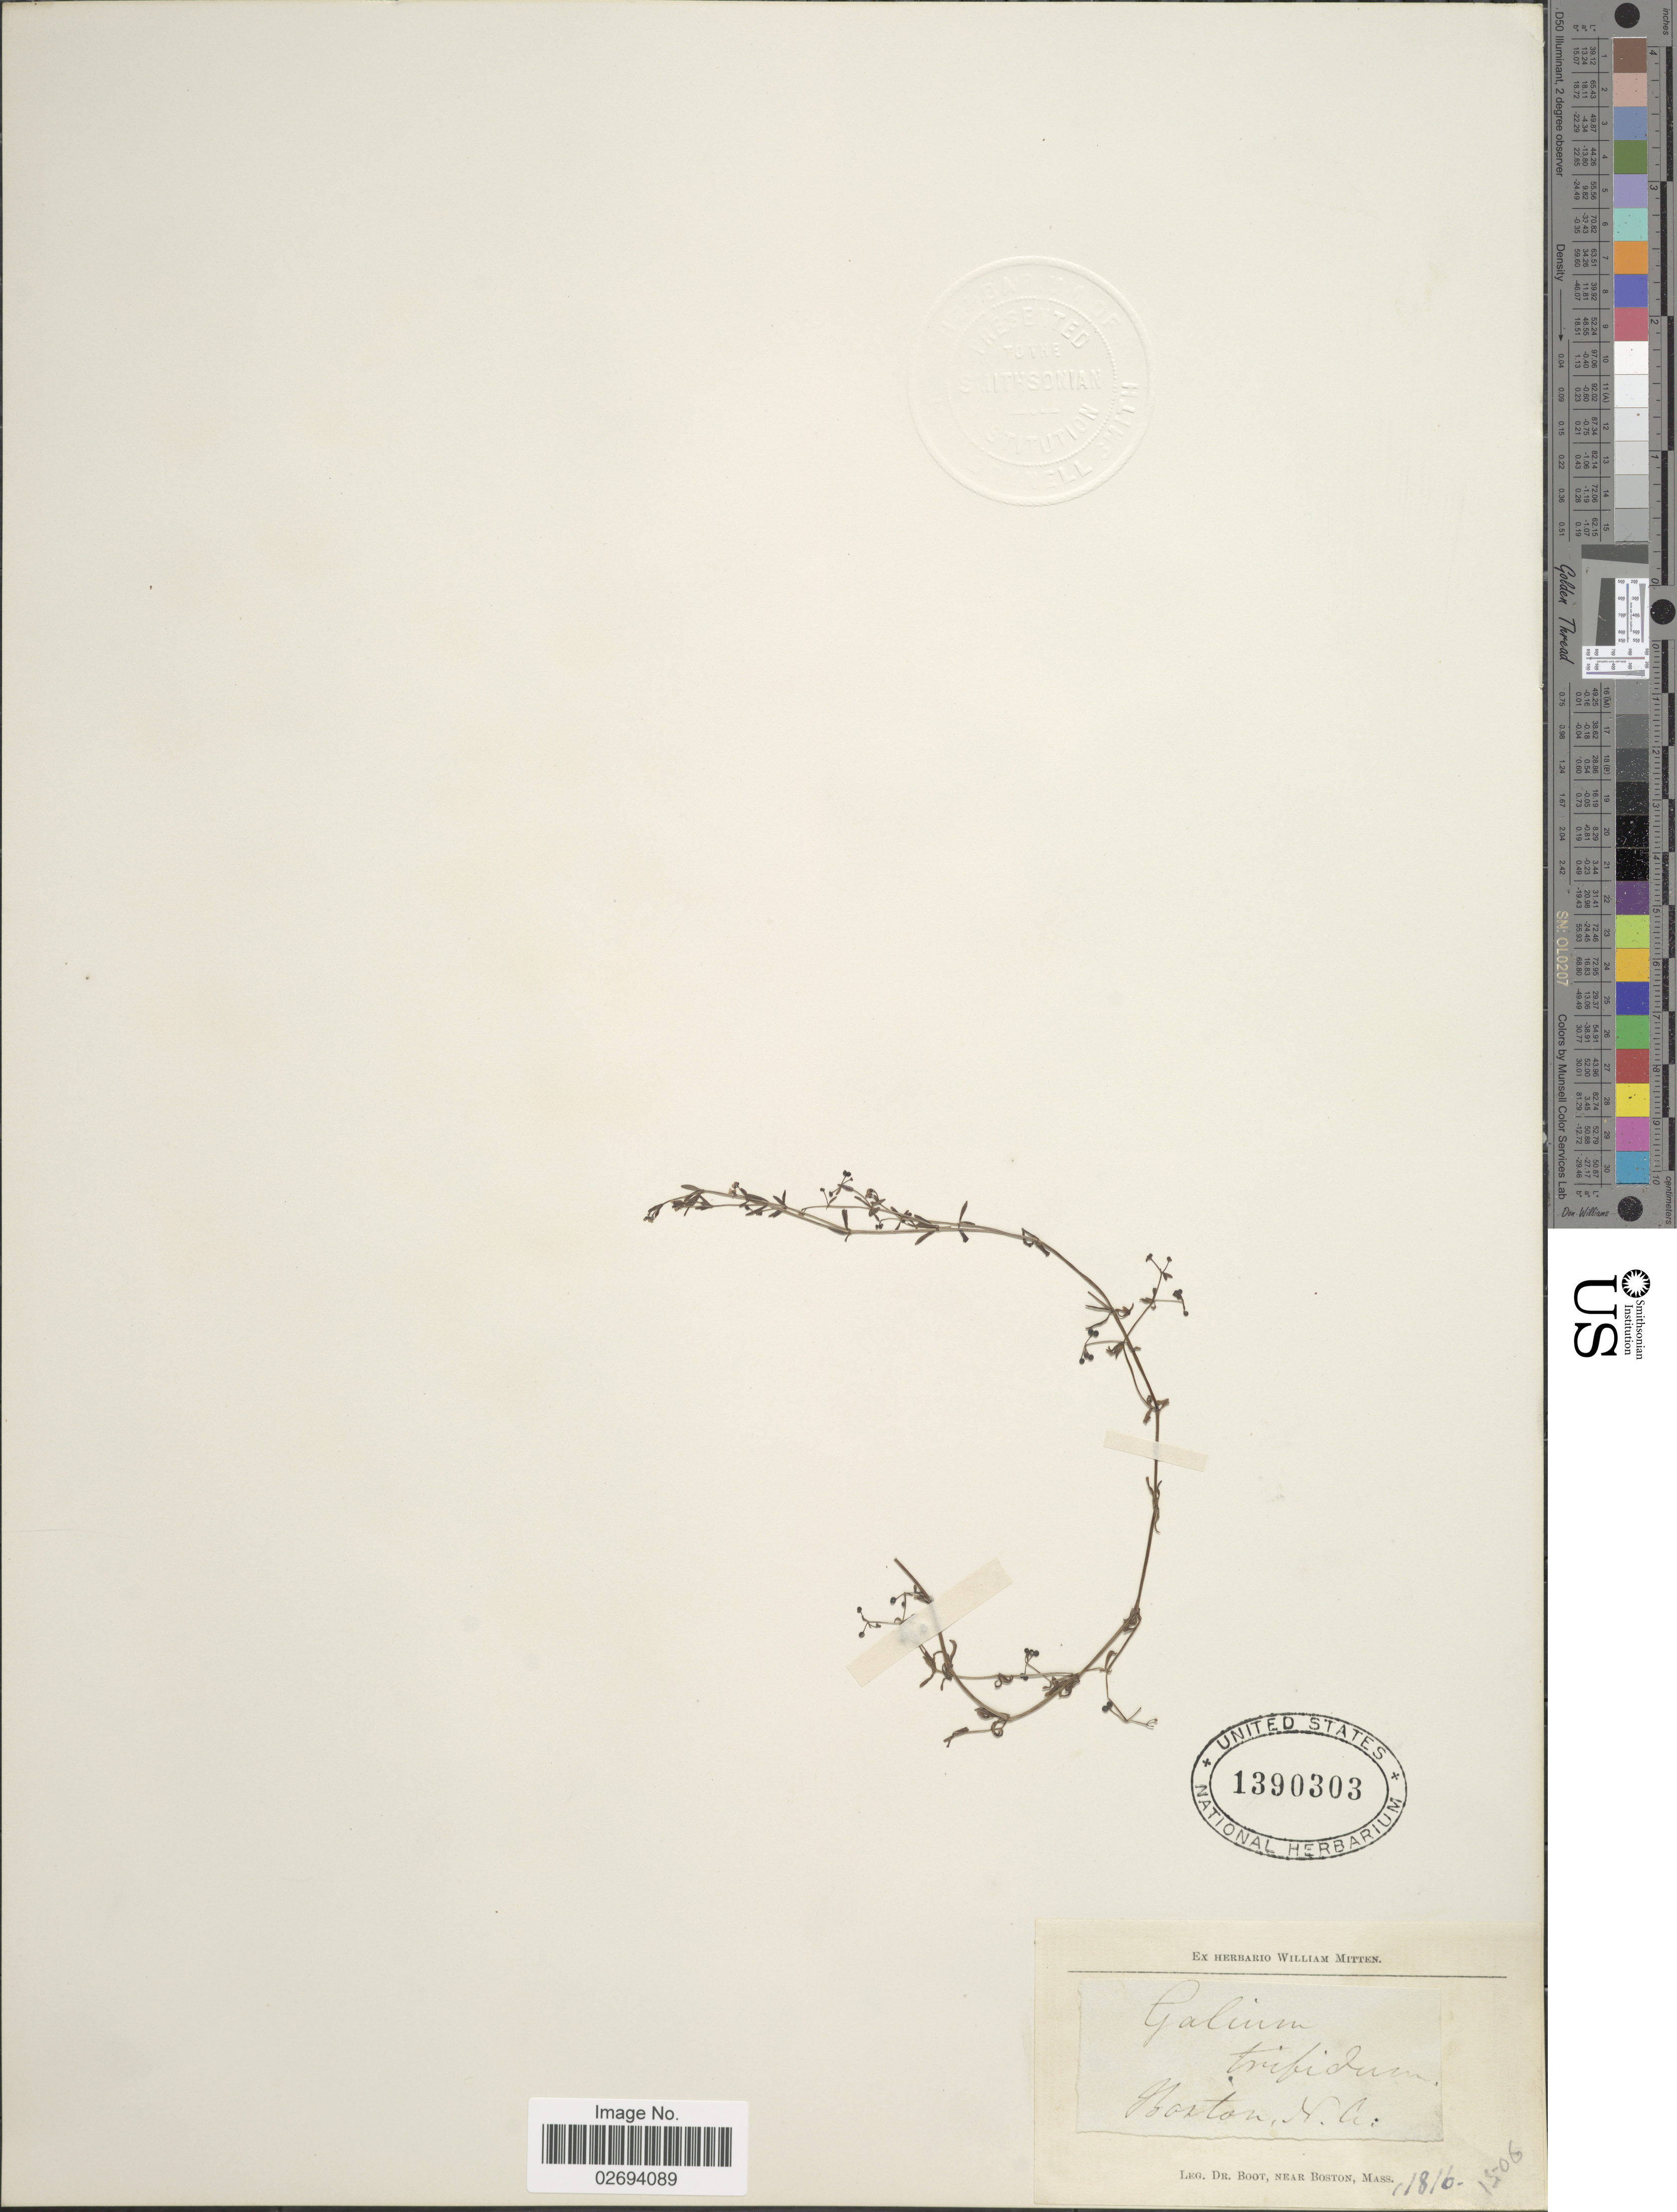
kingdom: Plantae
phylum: Tracheophyta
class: Magnoliopsida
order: Gentianales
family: Rubiaceae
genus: Galium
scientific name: Galium trifidum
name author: L.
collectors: Boot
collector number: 1506?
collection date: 1816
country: United States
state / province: South Carolina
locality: Boston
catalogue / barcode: US 1390303